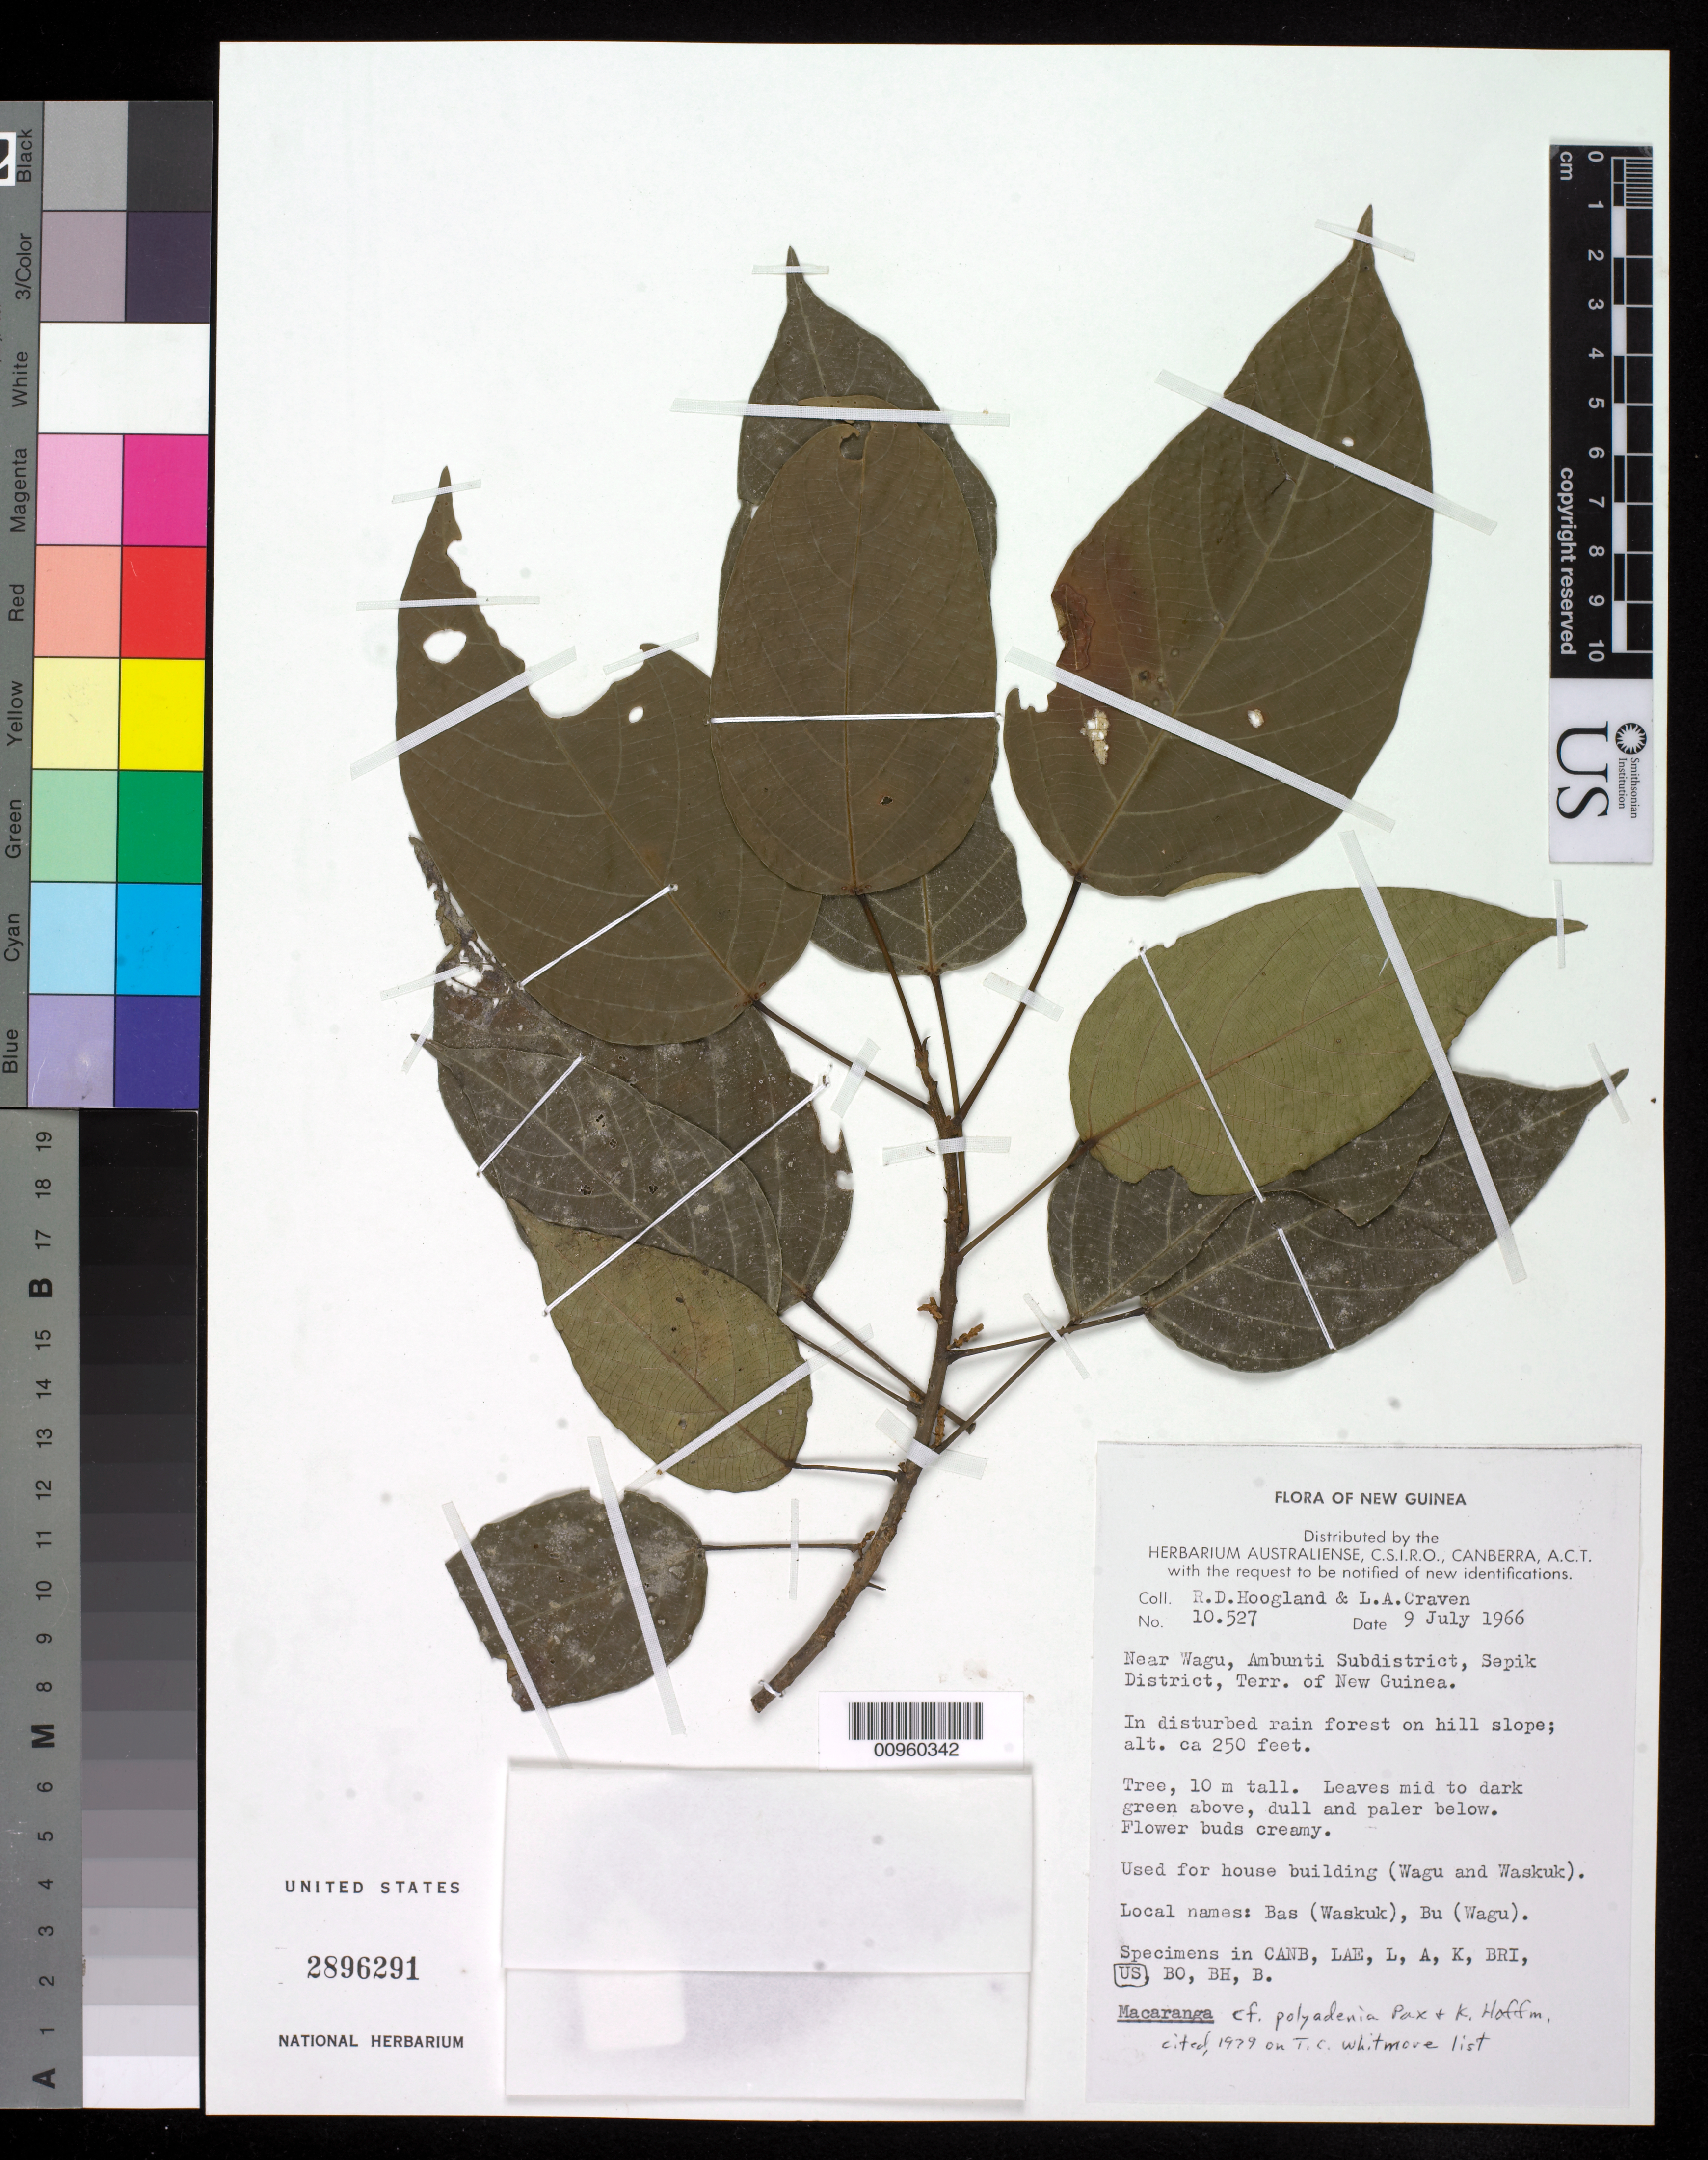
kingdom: Plantae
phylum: Tracheophyta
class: Magnoliopsida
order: Malpighiales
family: Euphorbiaceae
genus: Macaranga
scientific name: Macaranga polyadenia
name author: Pax & K. Hoffm.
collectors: R. D. Hoogland & L. A. Craven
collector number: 10527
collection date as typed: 09 Jul 1966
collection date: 1966-07-09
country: Papua New Guinea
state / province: East Sepik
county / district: Ambunti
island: New Guinea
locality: Near Wagu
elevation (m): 76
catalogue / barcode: US 2896291